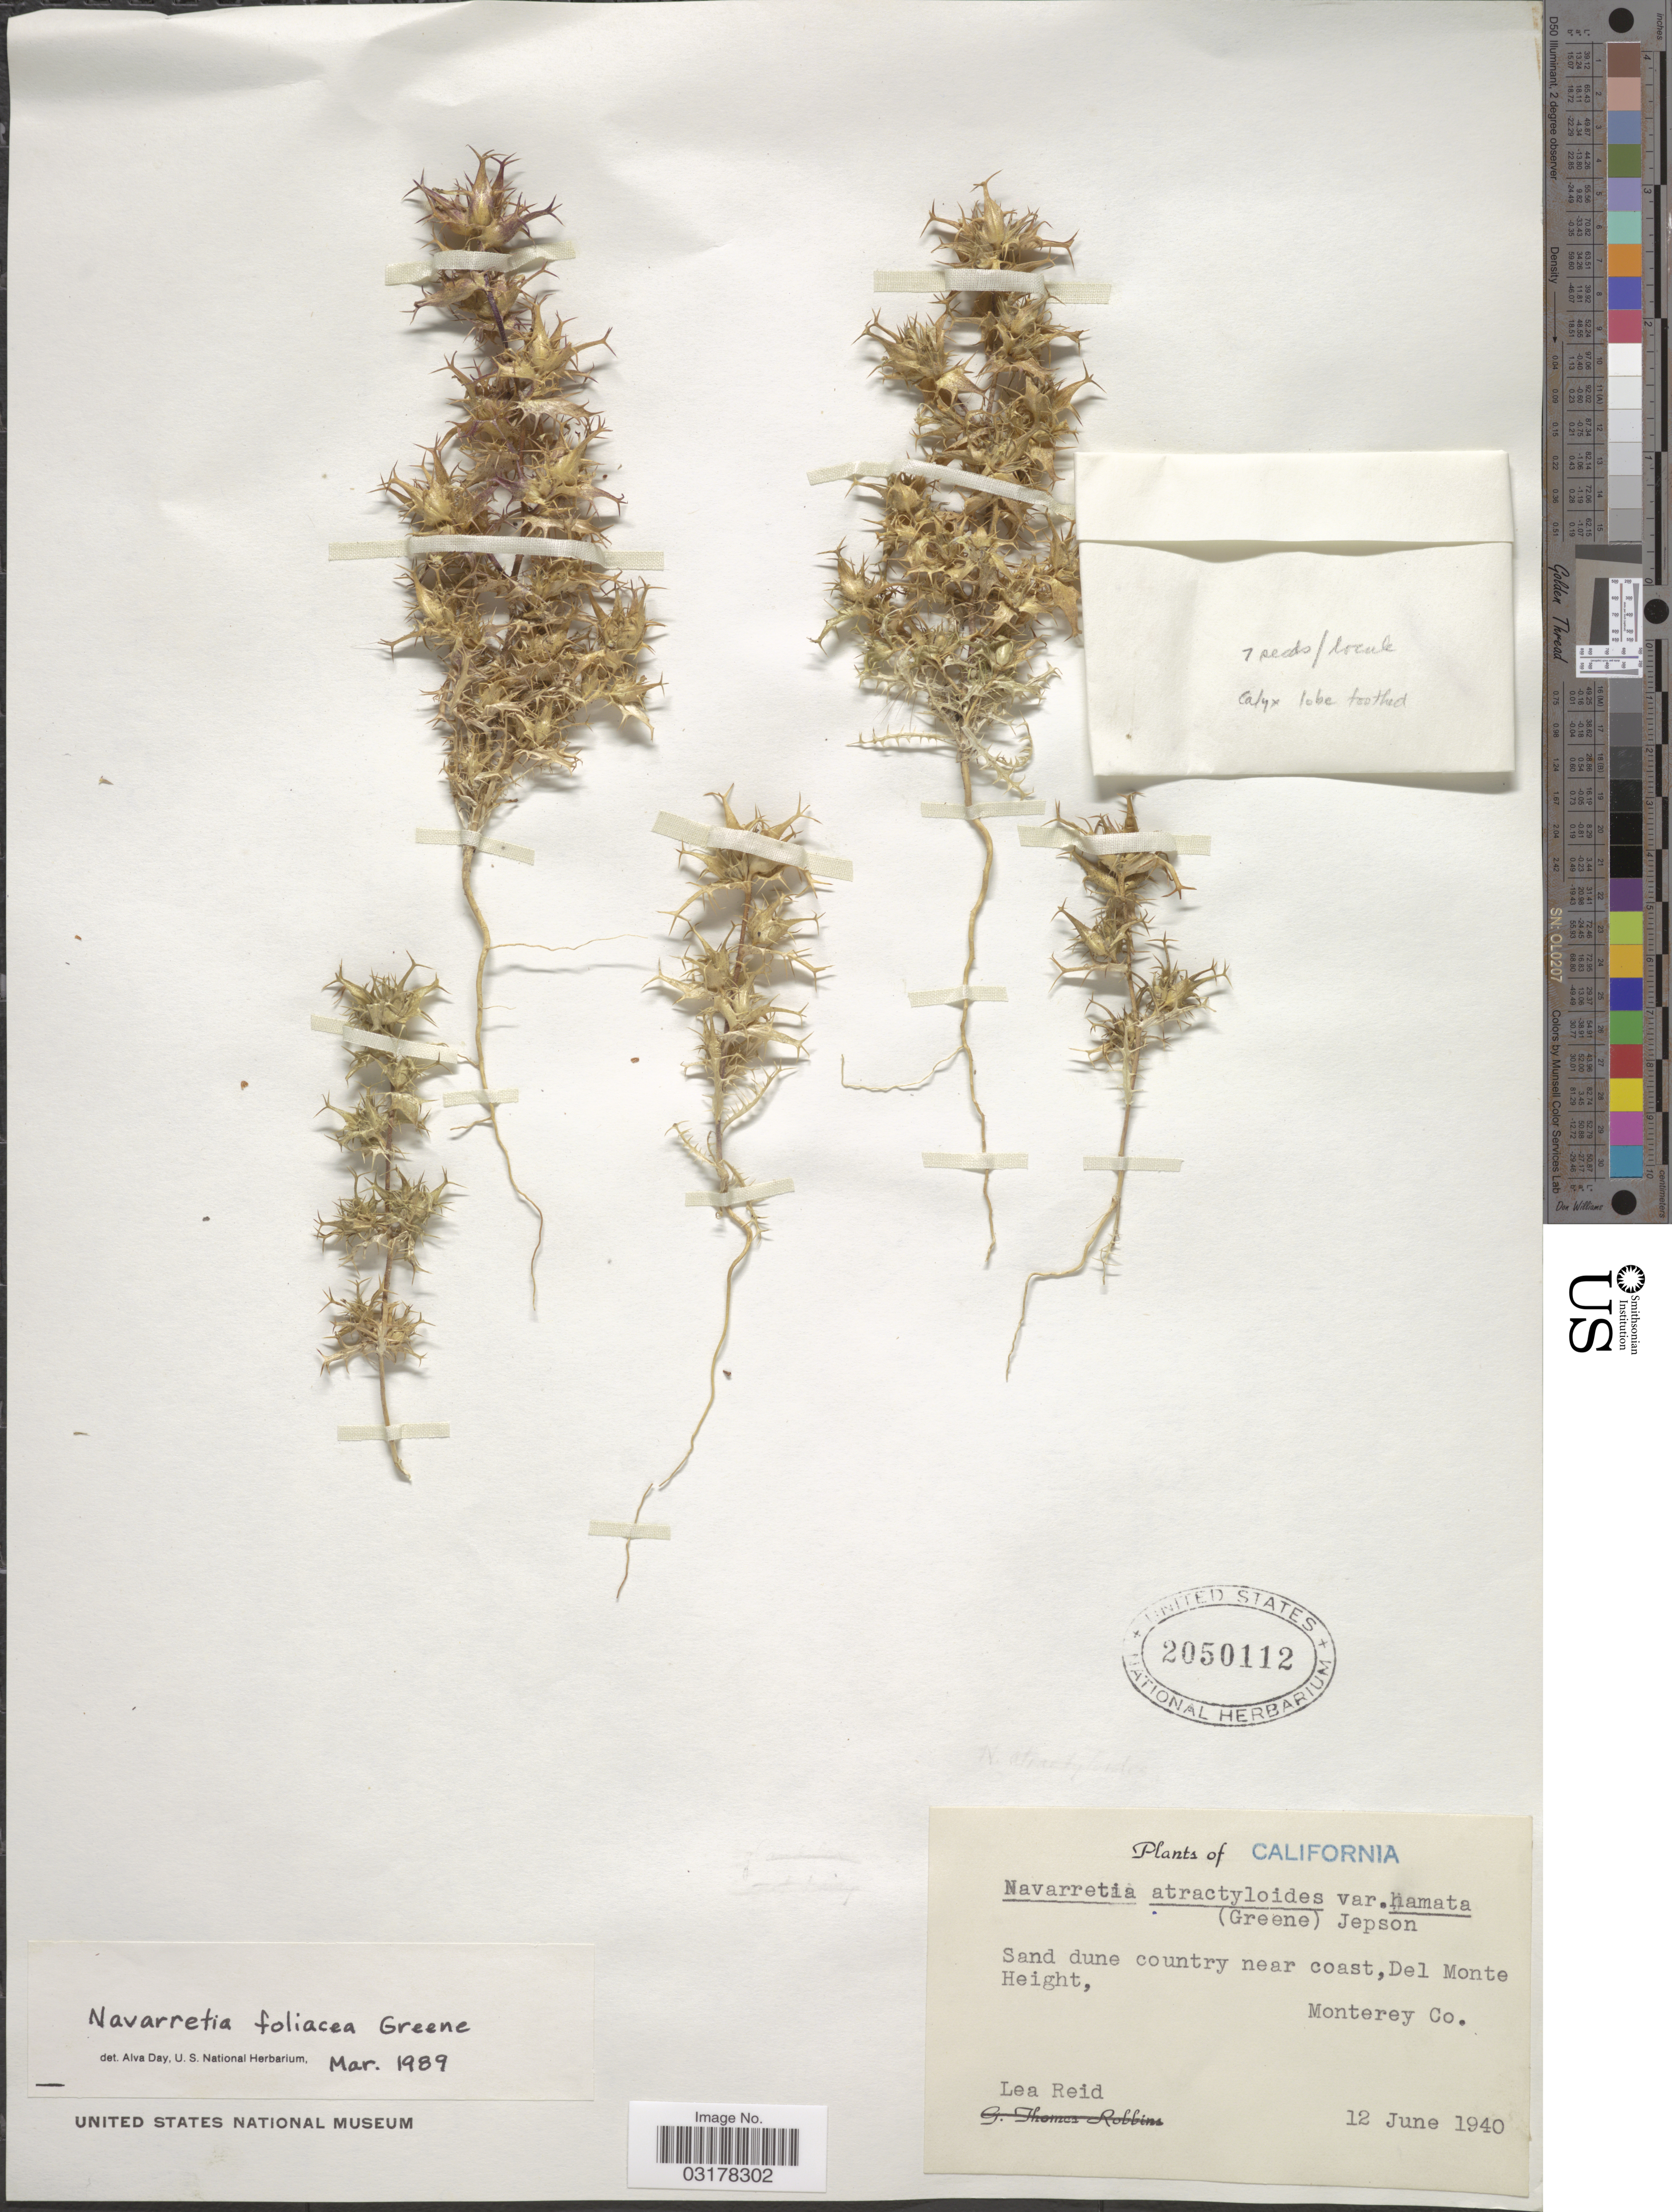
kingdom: Plantae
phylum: Tracheophyta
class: Magnoliopsida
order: Ericales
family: Polemoniaceae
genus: Navarretia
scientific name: Navarretia foliacea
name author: S.W. Greene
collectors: L. Reid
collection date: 1940-06-12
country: United States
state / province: California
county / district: Monterey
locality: Sand dune country near coast, Del Monte Height, Monterey Co.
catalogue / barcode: US 2050112